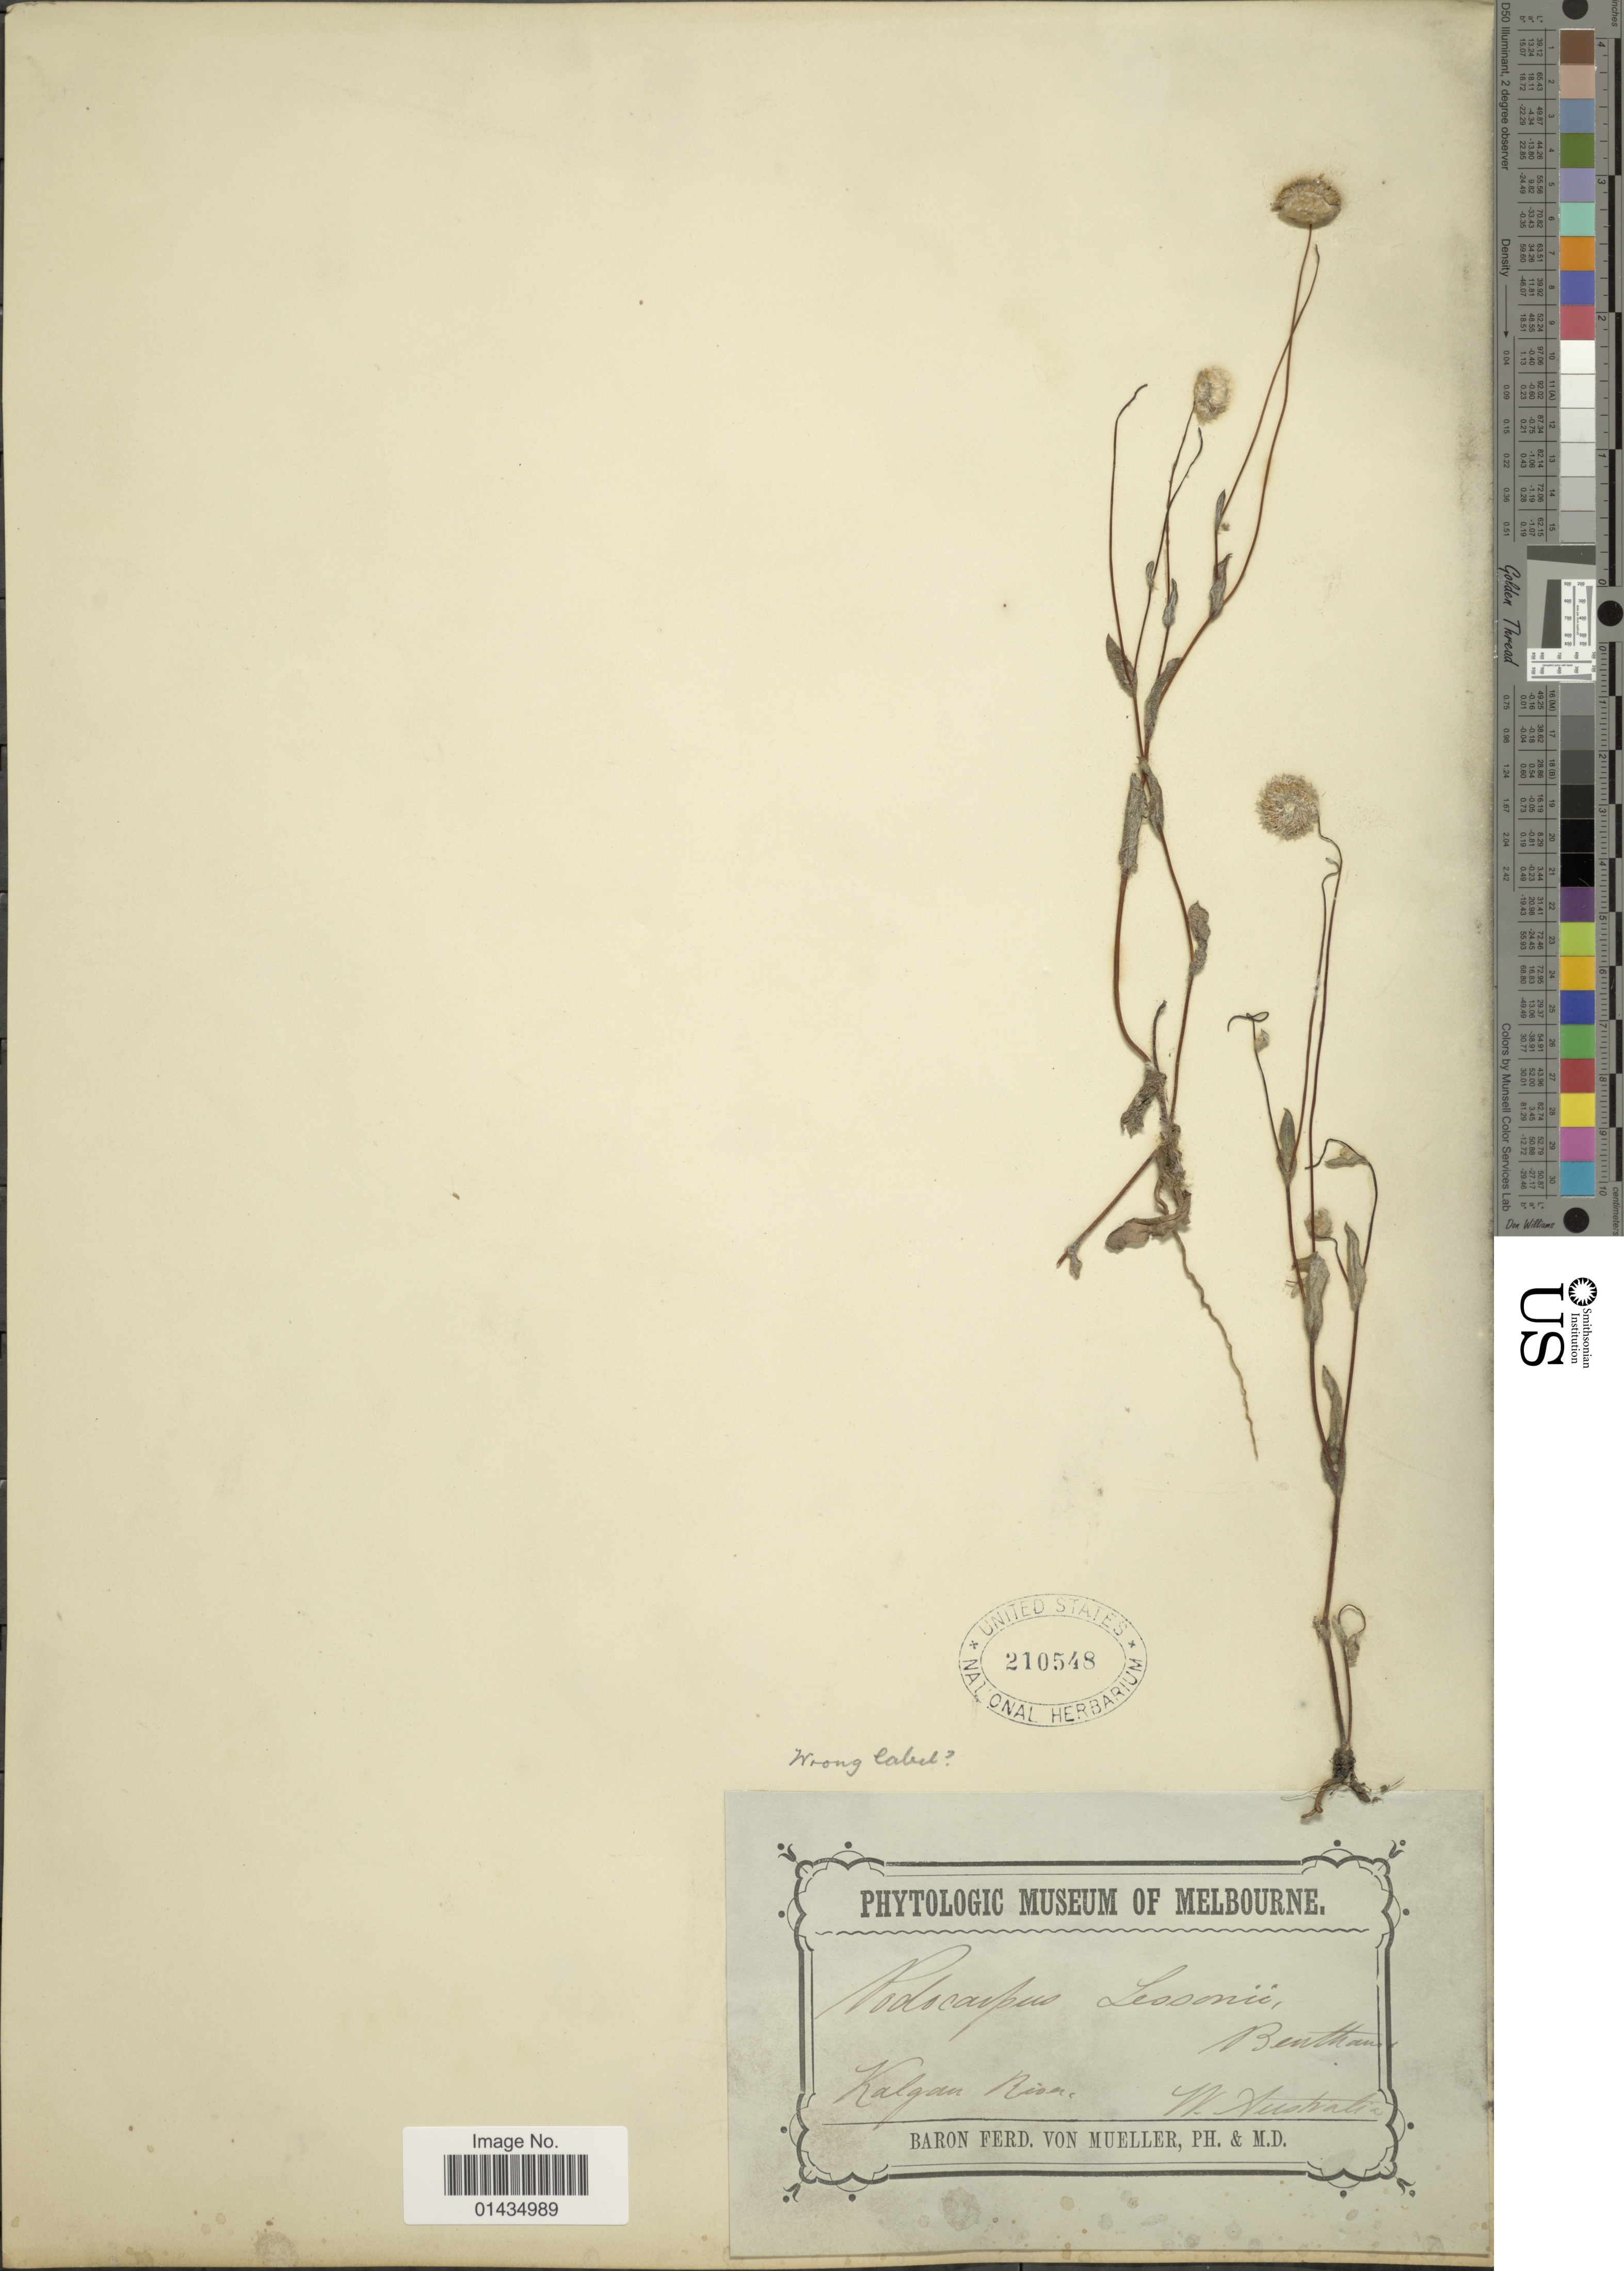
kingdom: Plantae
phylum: Tracheophyta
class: Magnoliopsida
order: Asterales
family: Asteraceae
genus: Podolepis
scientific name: Podolepis lessonii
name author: (Cass.) Benth.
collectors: B. von Mueller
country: Australia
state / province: Western Australia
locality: Kalgan River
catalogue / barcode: US 210548